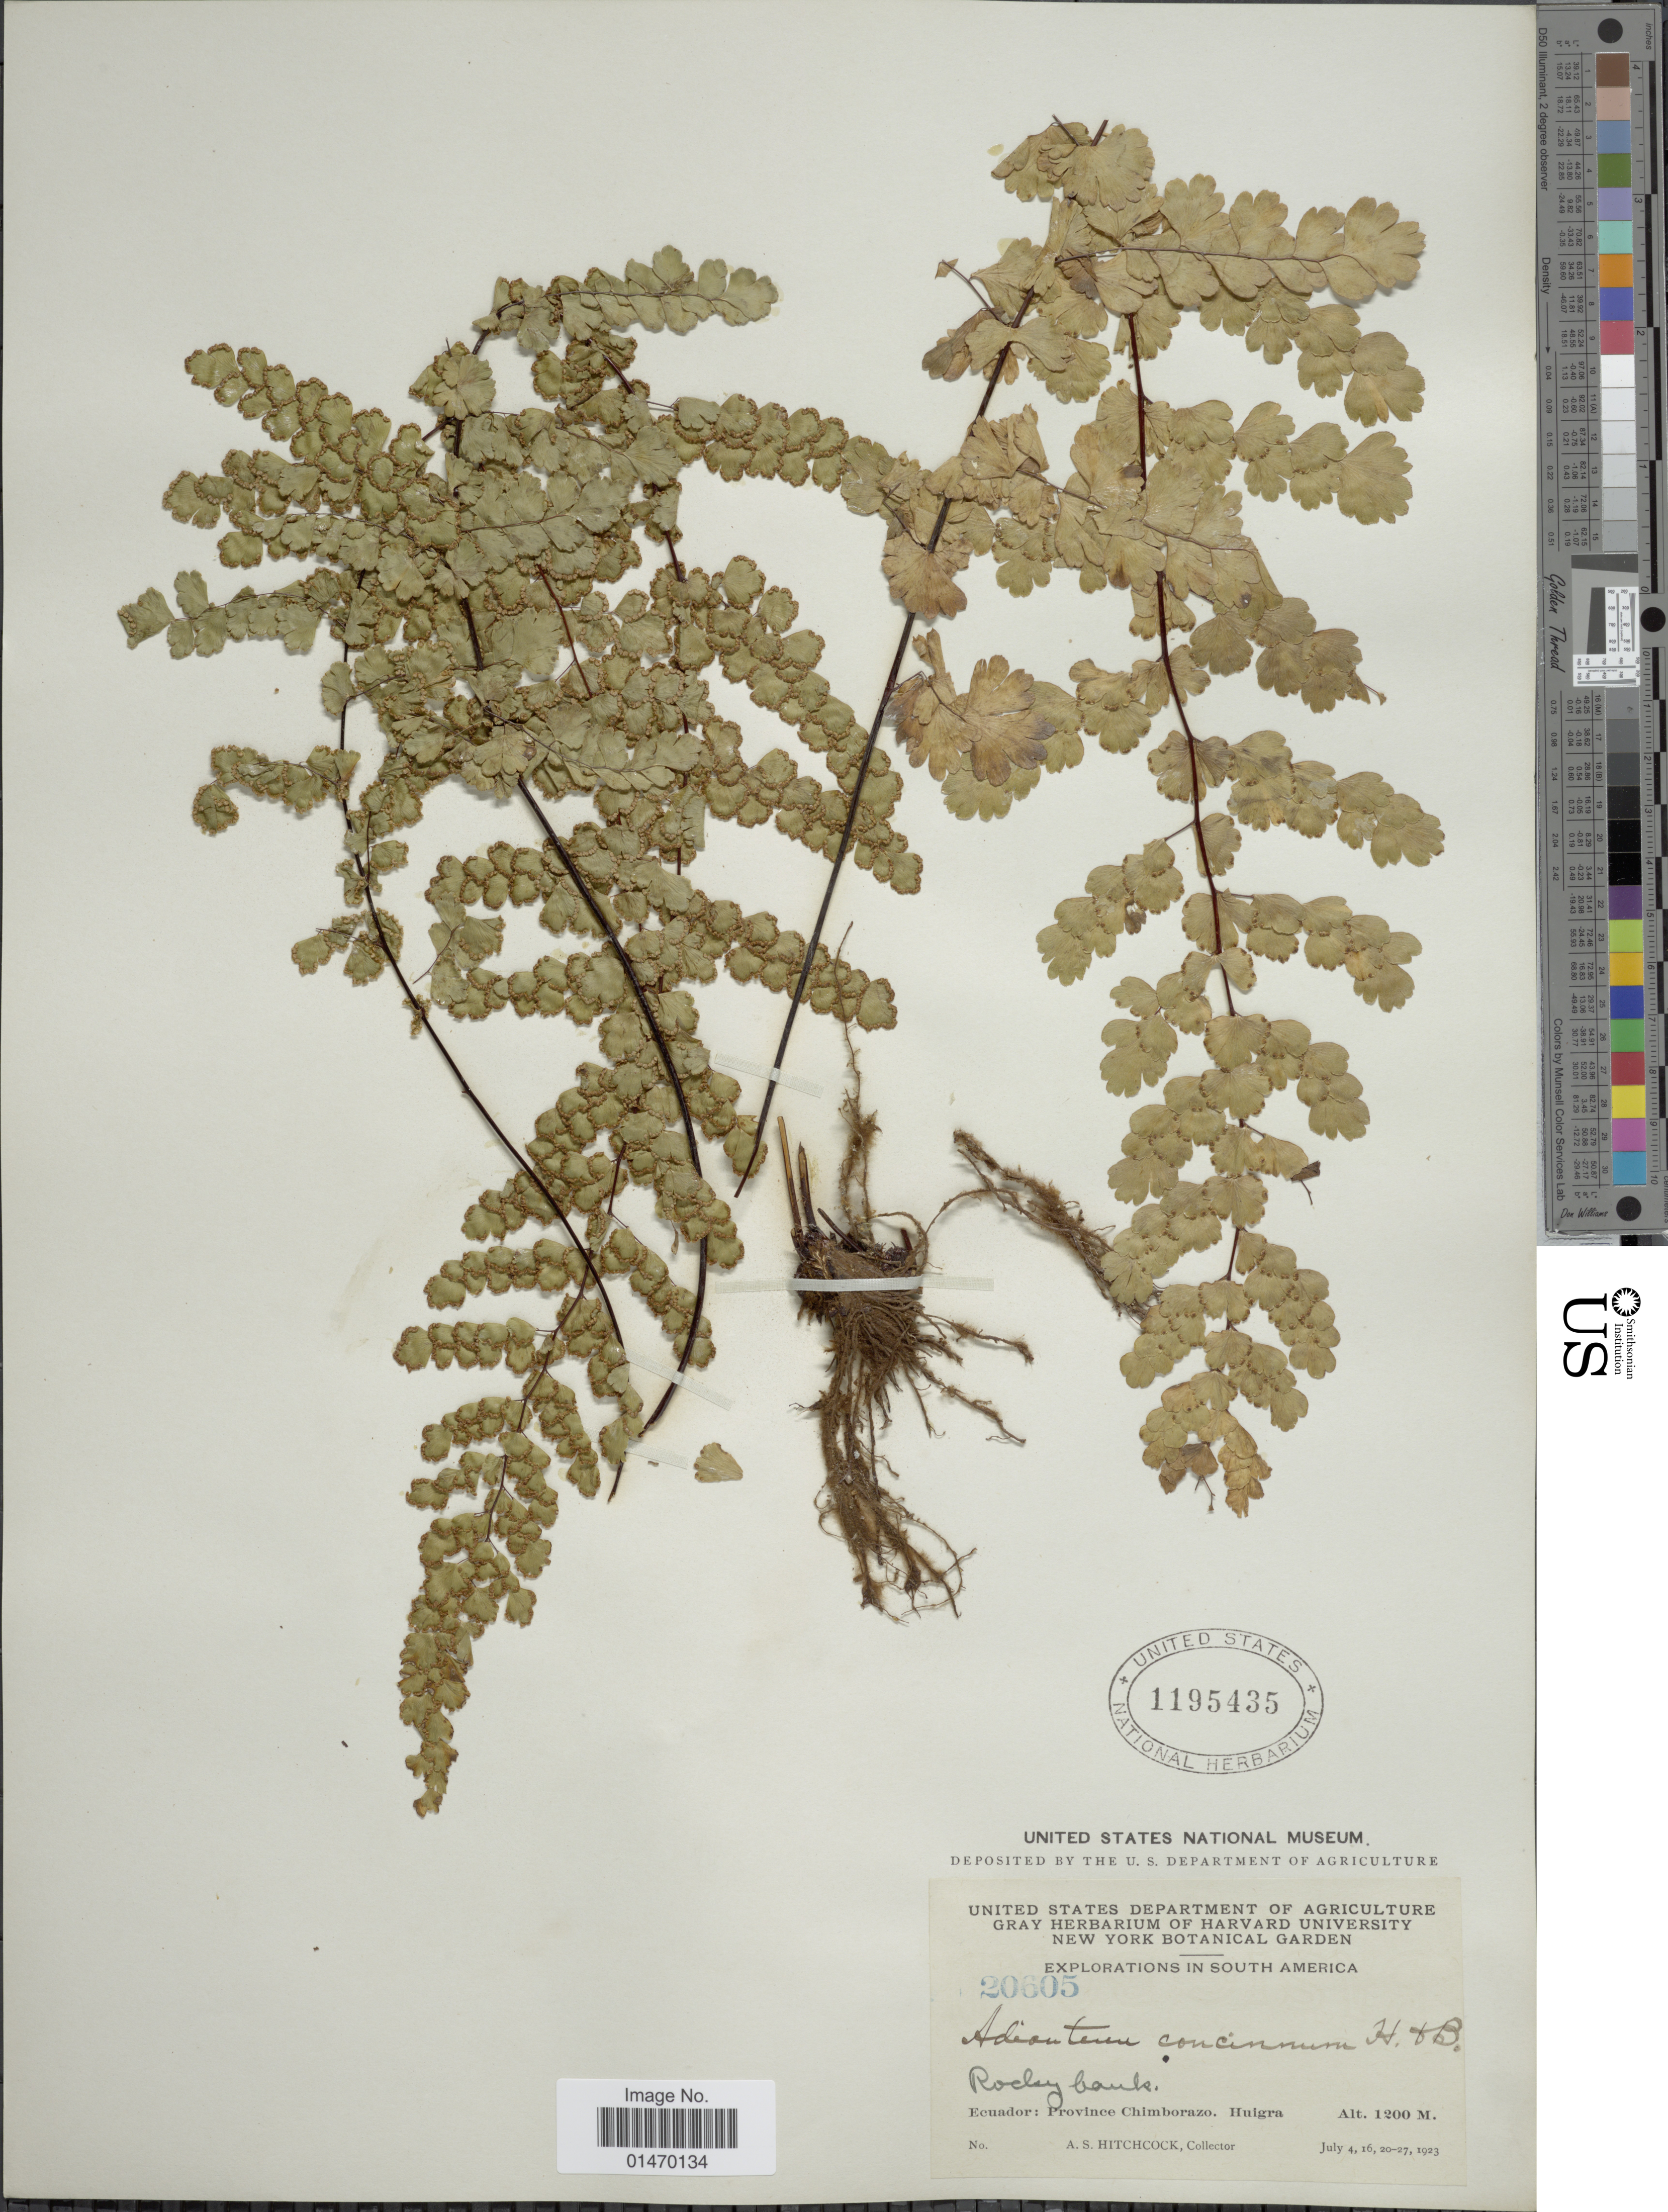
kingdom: Plantae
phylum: Tracheophyta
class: Polypodiopsida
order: Polypodiales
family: Pteridaceae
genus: Adiantum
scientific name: Adiantum concinnum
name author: Humb. & Bonpl. ex Willd.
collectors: A. S. Hitchcock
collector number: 20605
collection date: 1923-07-04/1923-07-27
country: Ecuador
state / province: Chimborazo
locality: South America, Huigra.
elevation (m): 1200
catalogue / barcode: US 1195435